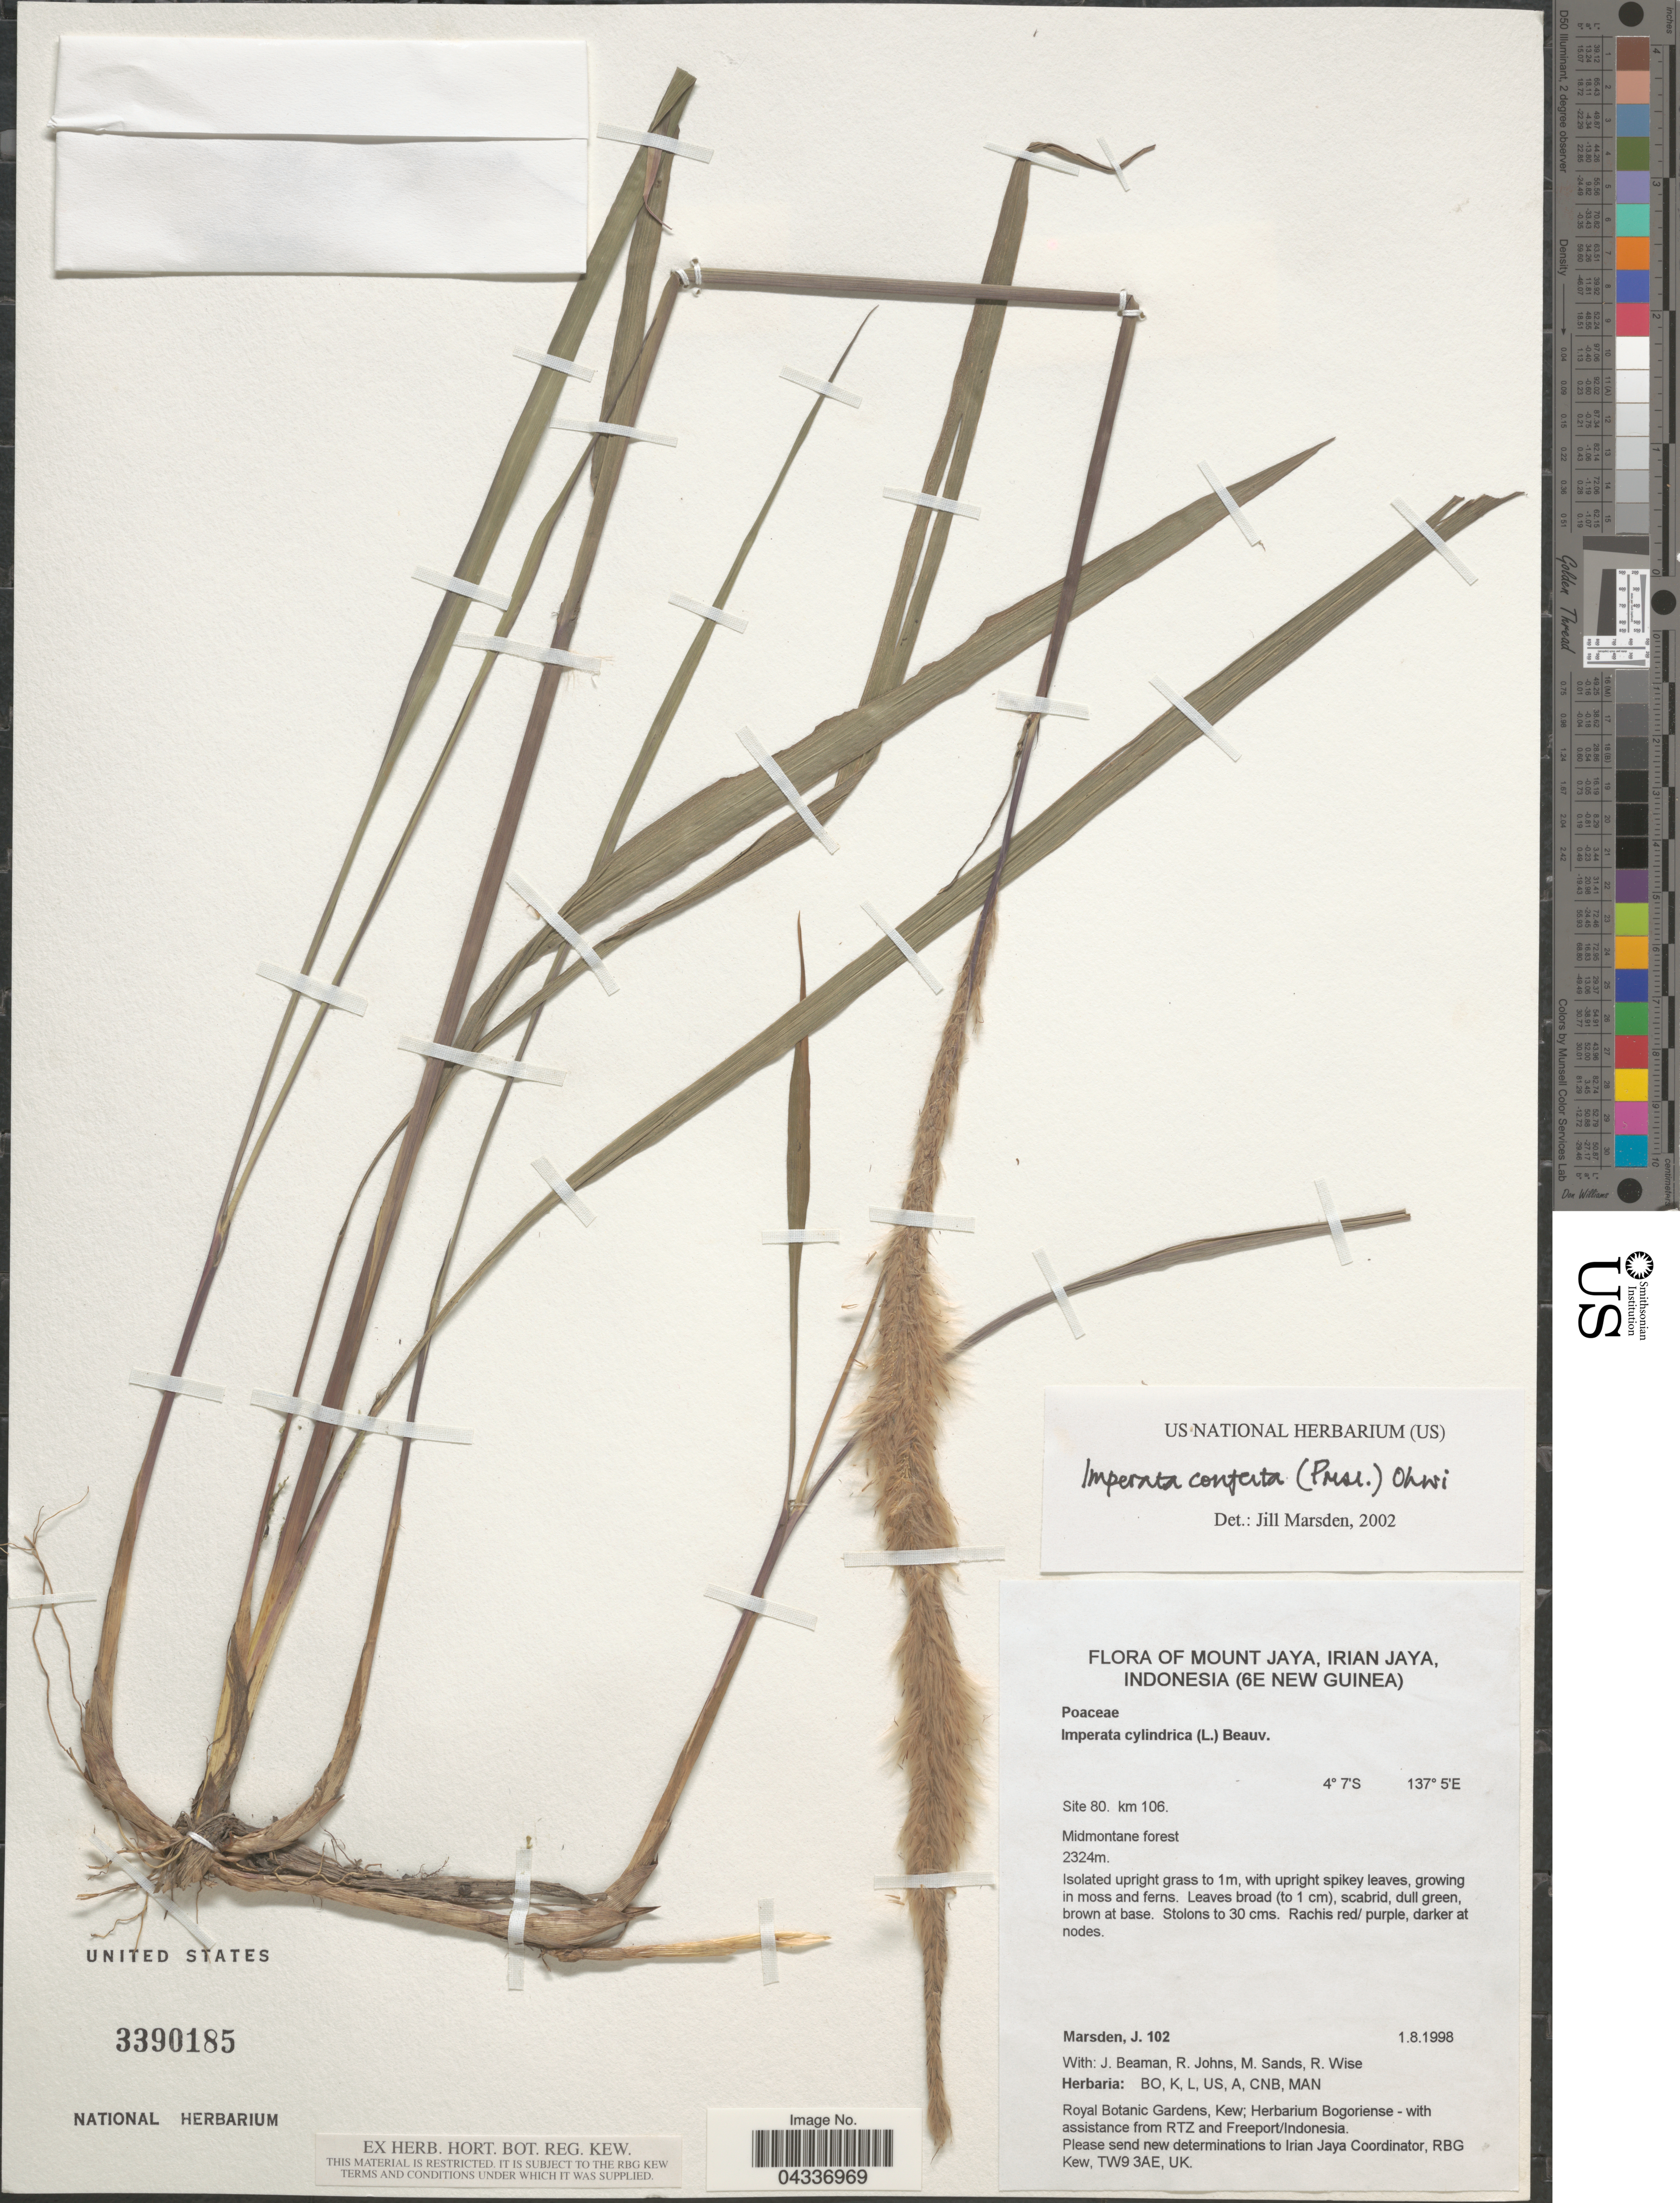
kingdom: Plantae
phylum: Tracheophyta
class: Liliopsida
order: Poales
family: Poaceae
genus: Imperata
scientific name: Imperata conferta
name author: (J. Presl) Ohwi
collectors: J. Marsden, J. H. Beaman, R. Johns & M. Sands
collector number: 102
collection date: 1998-08-01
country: Indonesia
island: New Guinea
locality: Mount Jaya, Irian Jaya, (6E New Guinea). Site 80. Km 106.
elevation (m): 2324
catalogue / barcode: US 3390185